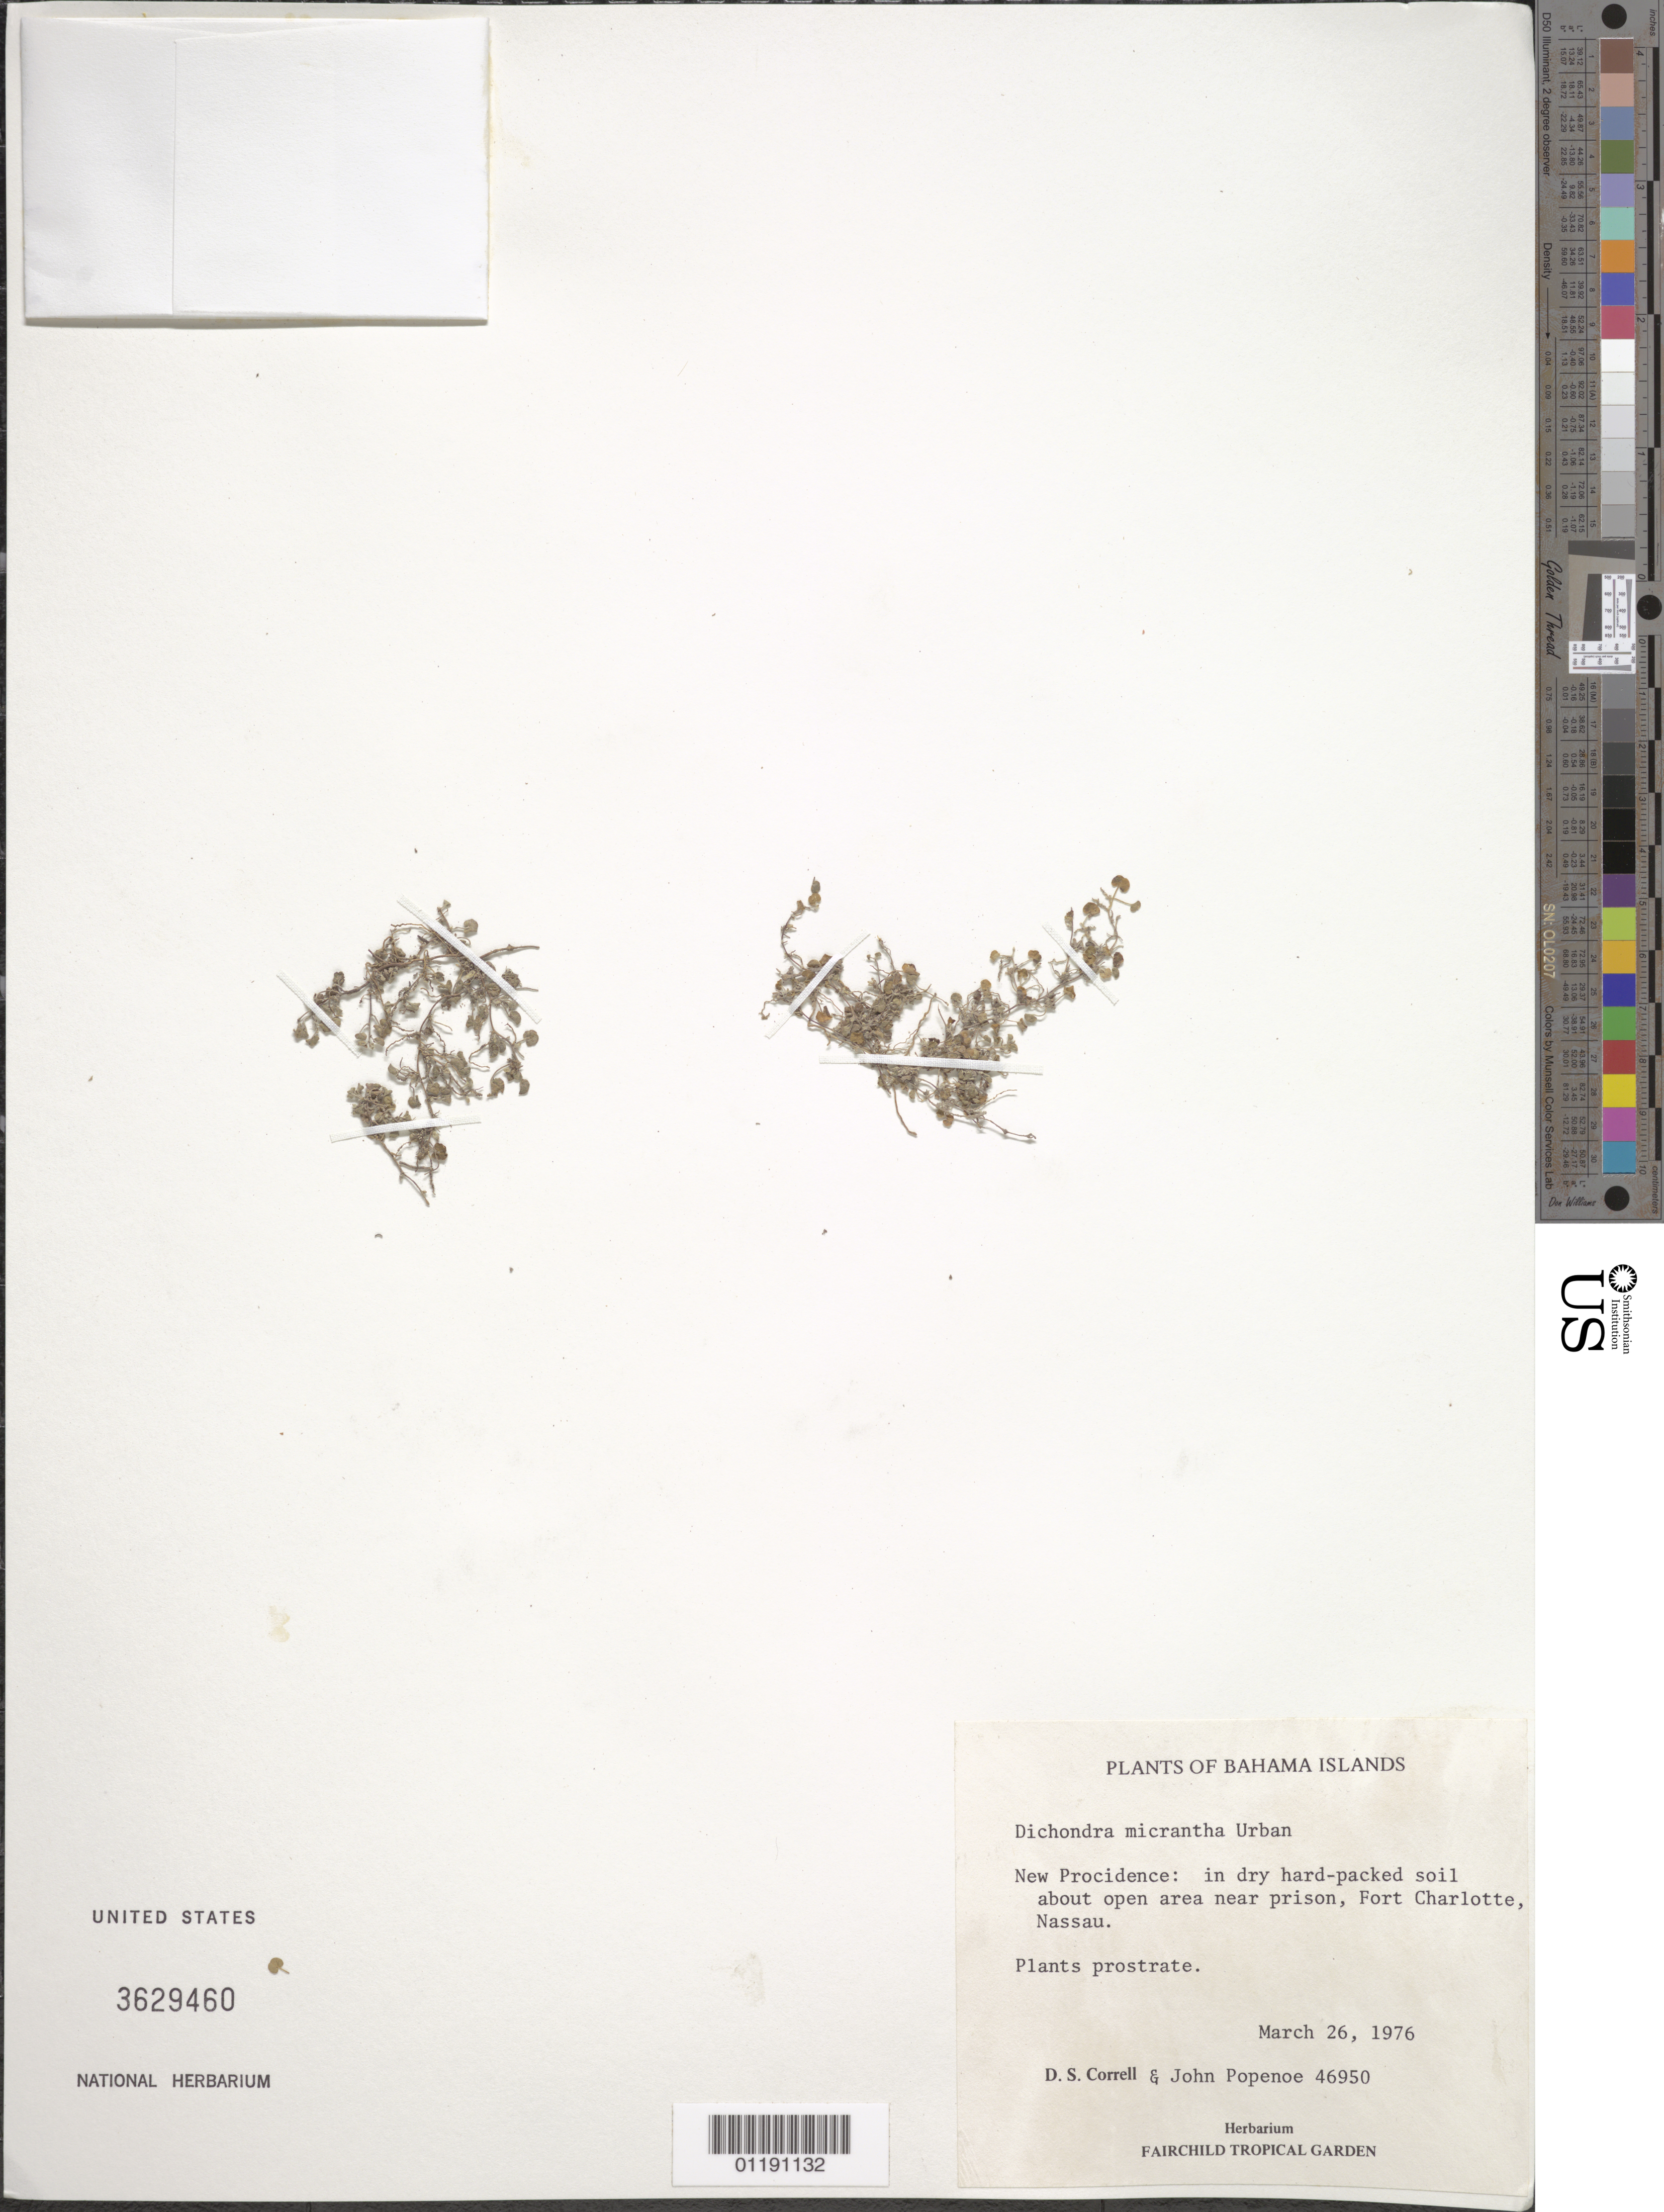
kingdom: Plantae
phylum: Tracheophyta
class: Magnoliopsida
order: Solanales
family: Convolvulaceae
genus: Dichondra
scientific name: Dichondra micrantha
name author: Urb.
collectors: D. S. Correll & J. Popenoe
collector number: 46950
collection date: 1976-03-26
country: Bahamas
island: New Providence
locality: About open area near prison, Fort Charlotte, Nassau.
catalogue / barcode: US 3629460